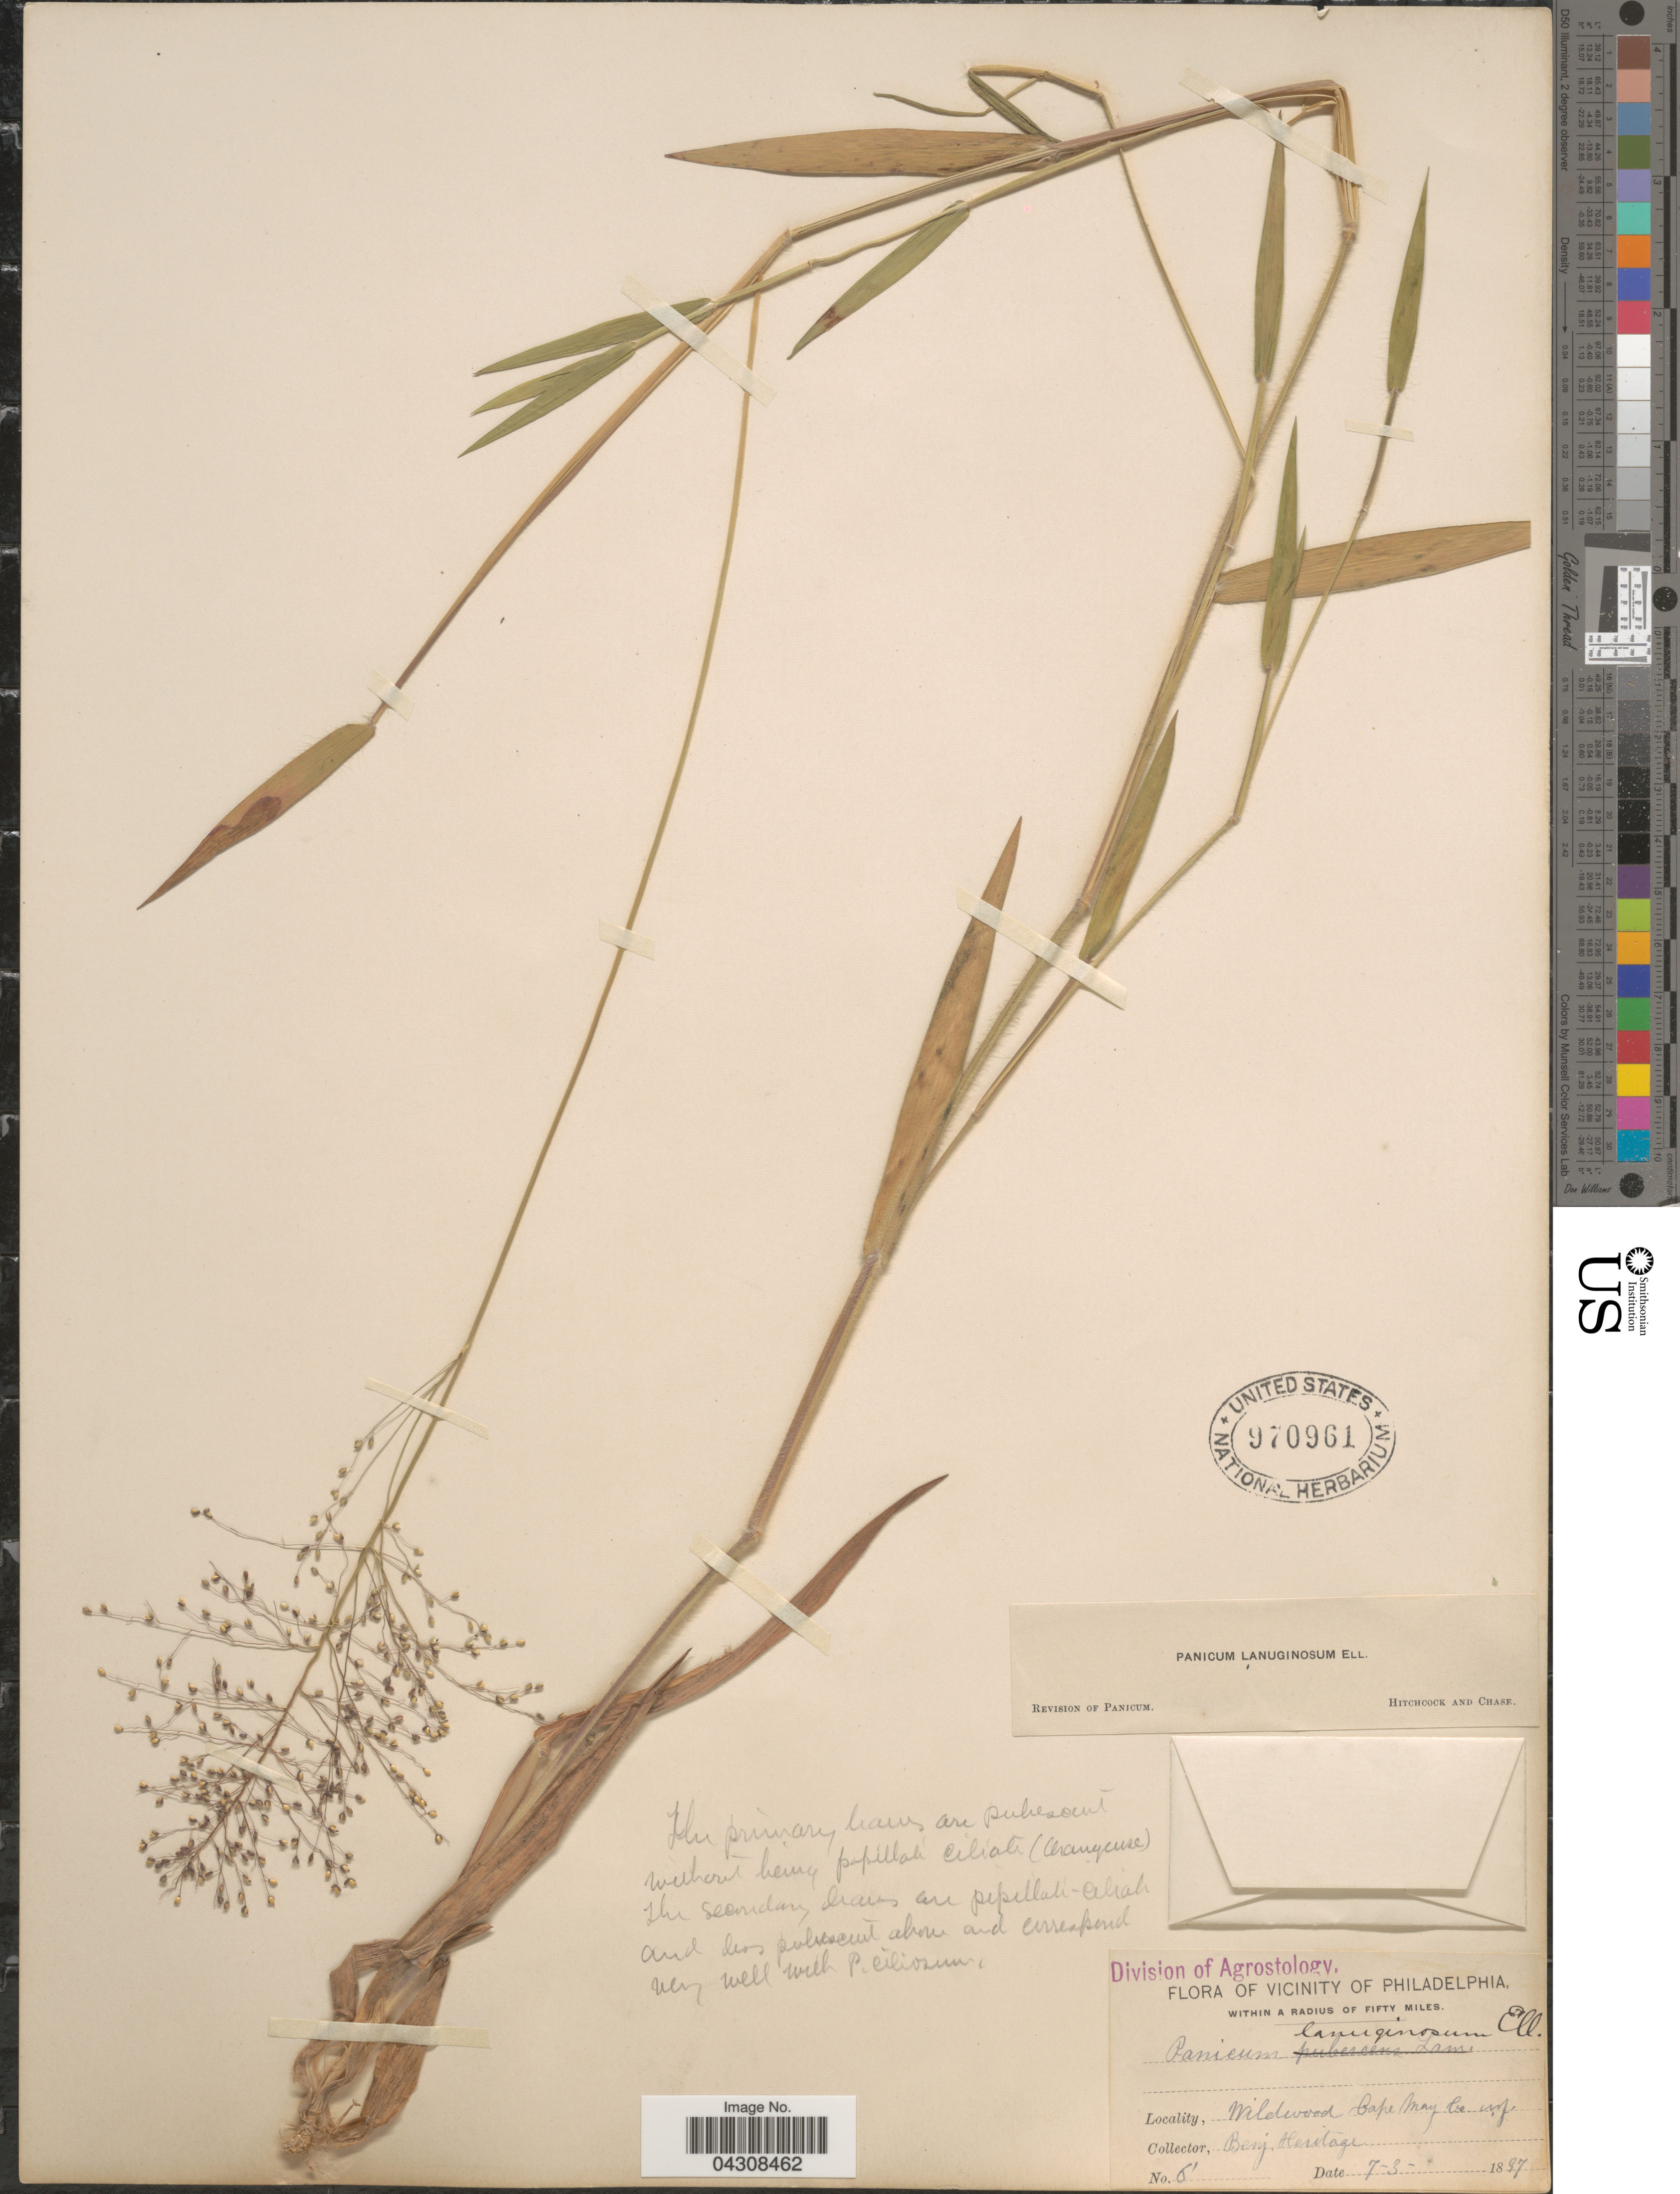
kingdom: Plantae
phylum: Tracheophyta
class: Liliopsida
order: Poales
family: Poaceae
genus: Dichanthelium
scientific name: Dichanthelium acuminatum var. acuminatum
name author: (Sw.) Gould & C.A. Clark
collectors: Benj. Heritage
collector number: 6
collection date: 1897-07-03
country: United States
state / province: New Jersey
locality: Vicinity of Philadelphia within a radius of fifty miles. Wildwood Cape May Co.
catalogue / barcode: US 970961